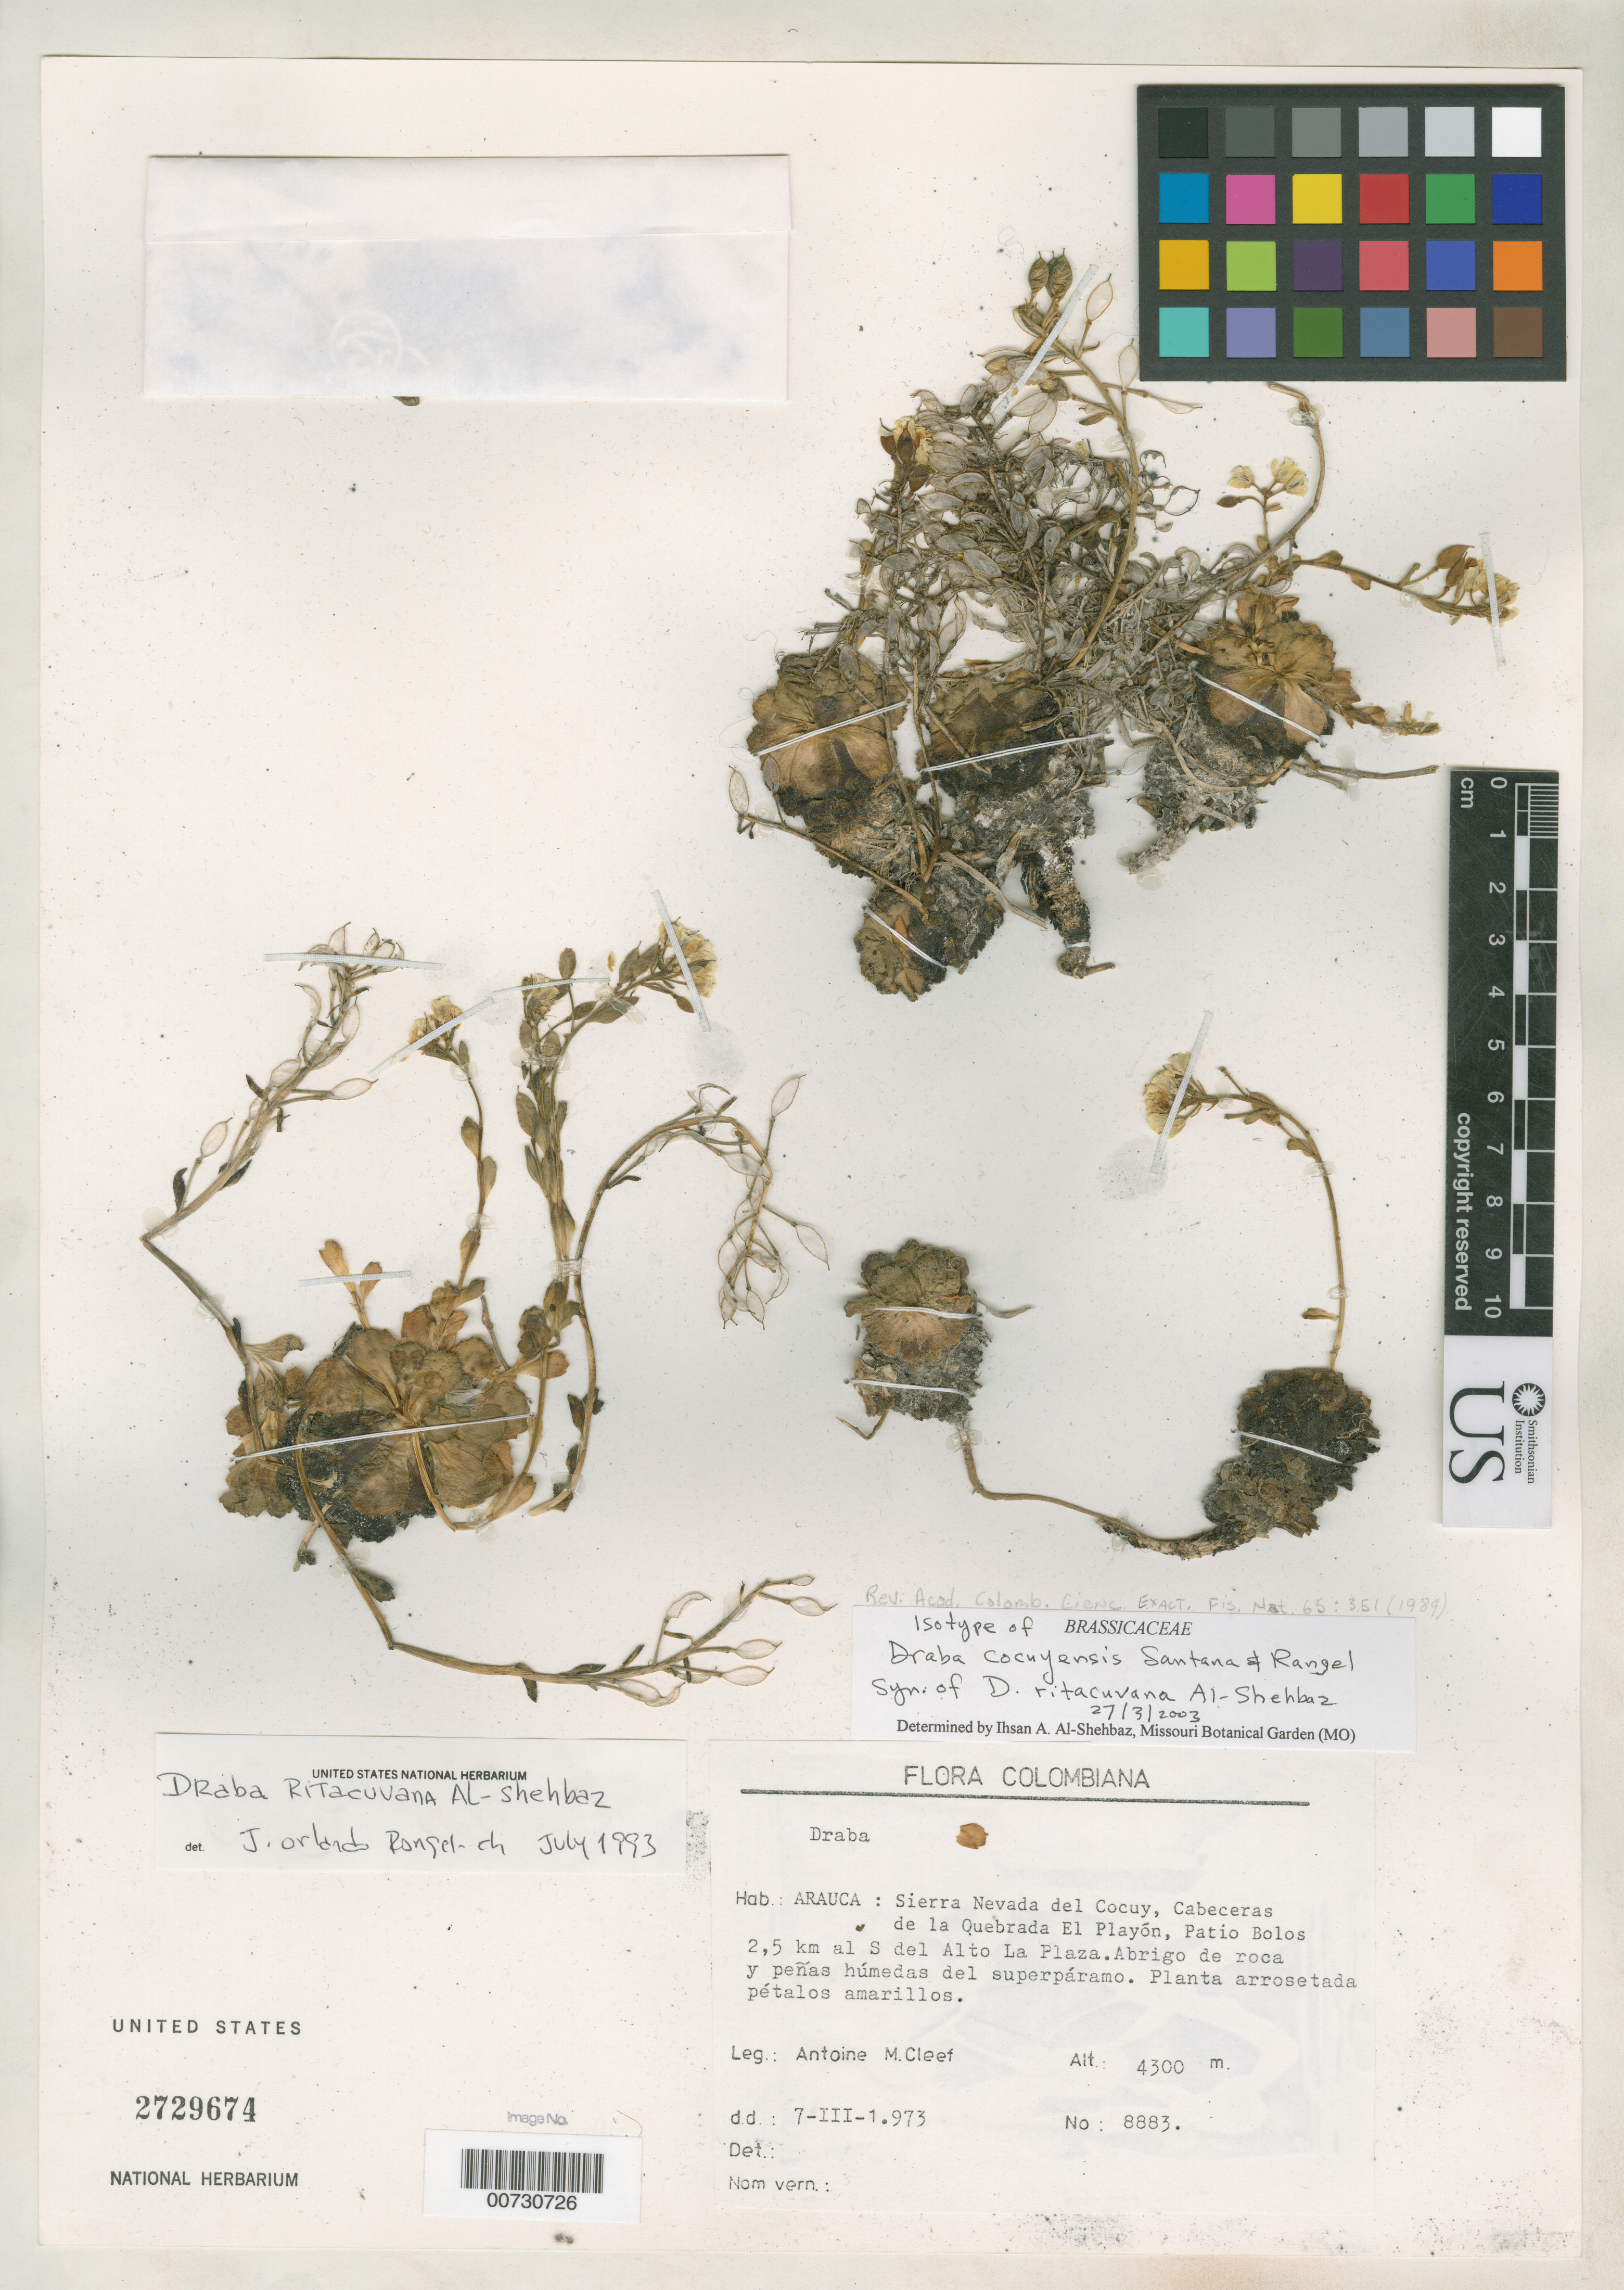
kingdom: Plantae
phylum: Tracheophyta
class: Magnoliopsida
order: Brassicales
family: Brassicaceae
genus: Draba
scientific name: Draba cocuyensis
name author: Santana & J.O. Rangel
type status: Isotype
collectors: A. M. Cleef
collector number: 8883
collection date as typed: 07 Mar 1973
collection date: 1973-03-07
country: Colombia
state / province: Arauca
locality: Sierra Nevada de Cocuy, Cabeceras de la Quebrada El Playón, Patio Bolos 2.5 km al S del Alto La Plaza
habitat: Abrigo de roca y peñas húmedas del superpáramo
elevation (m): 4300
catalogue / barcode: US 2729674